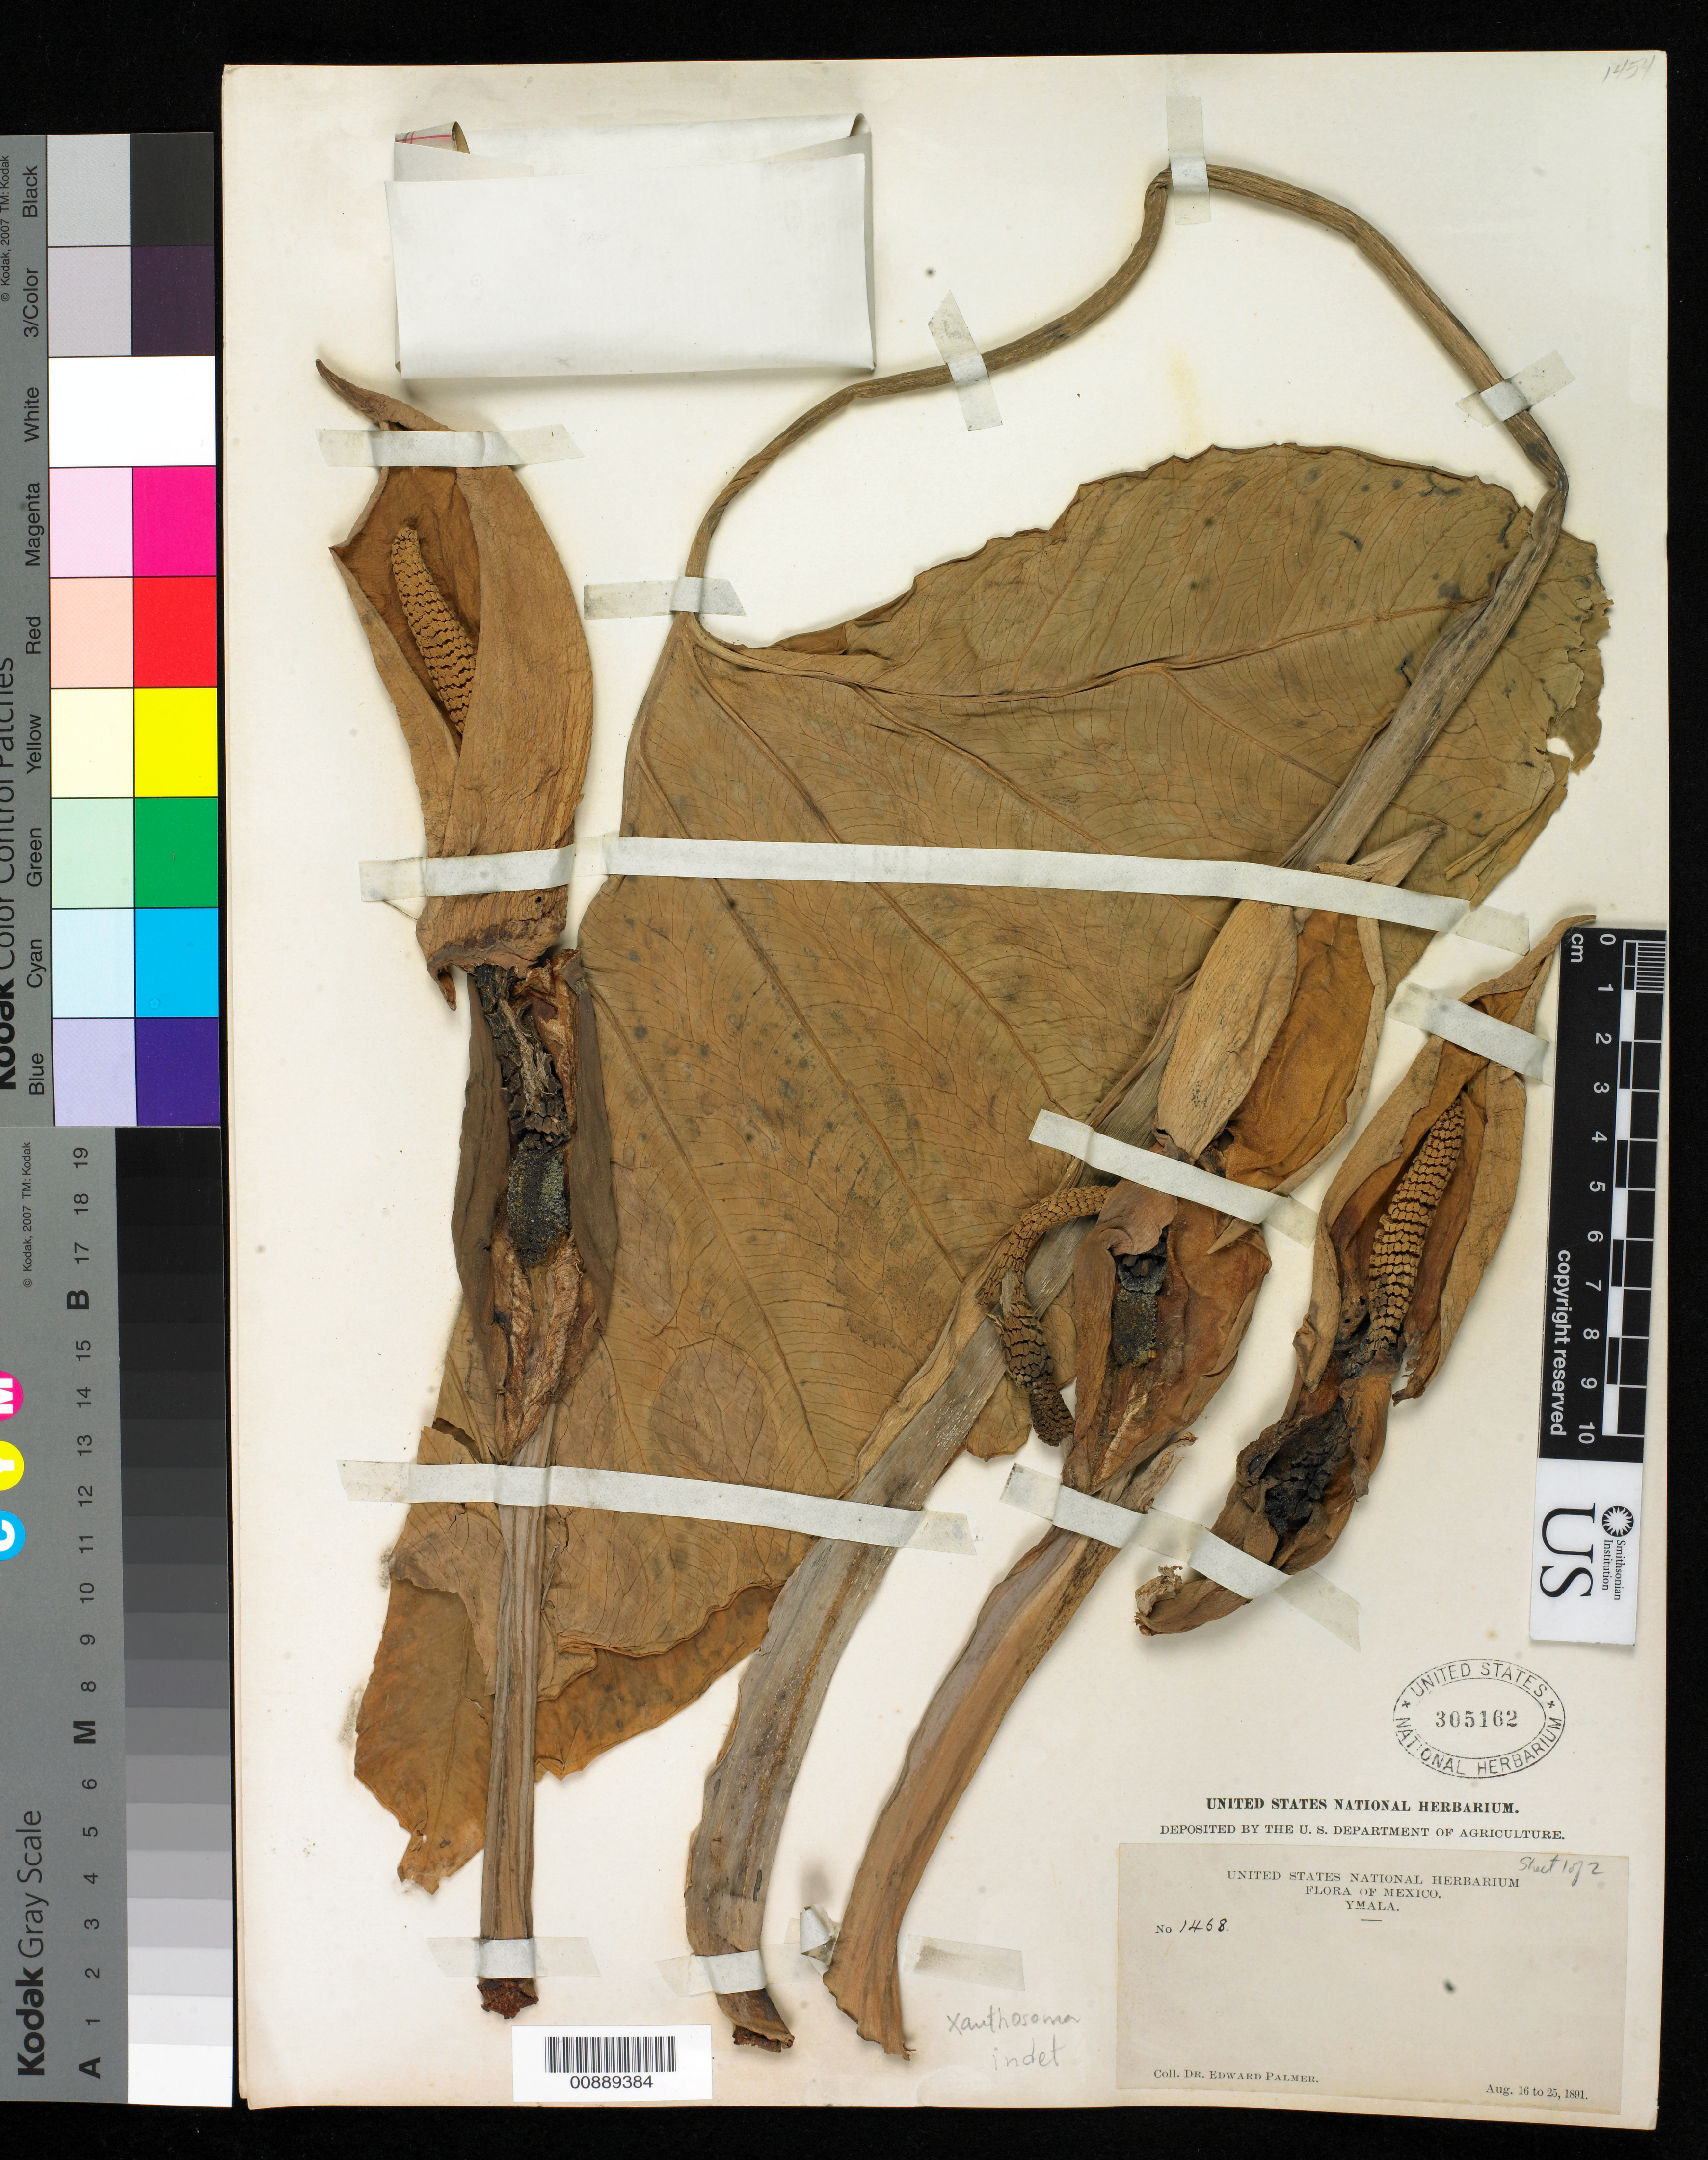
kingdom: Plantae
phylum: Tracheophyta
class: Liliopsida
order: Alismatales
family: Araceae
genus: Xanthosoma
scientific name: Xanthosoma sp.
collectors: E. Palmer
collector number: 1468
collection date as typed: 16 Aug 1891 to 25 Aug 1891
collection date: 1891-08-16/1891-08-25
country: Mexico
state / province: Sinaloa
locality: Ymala, Sinaloa.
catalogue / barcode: US 305162